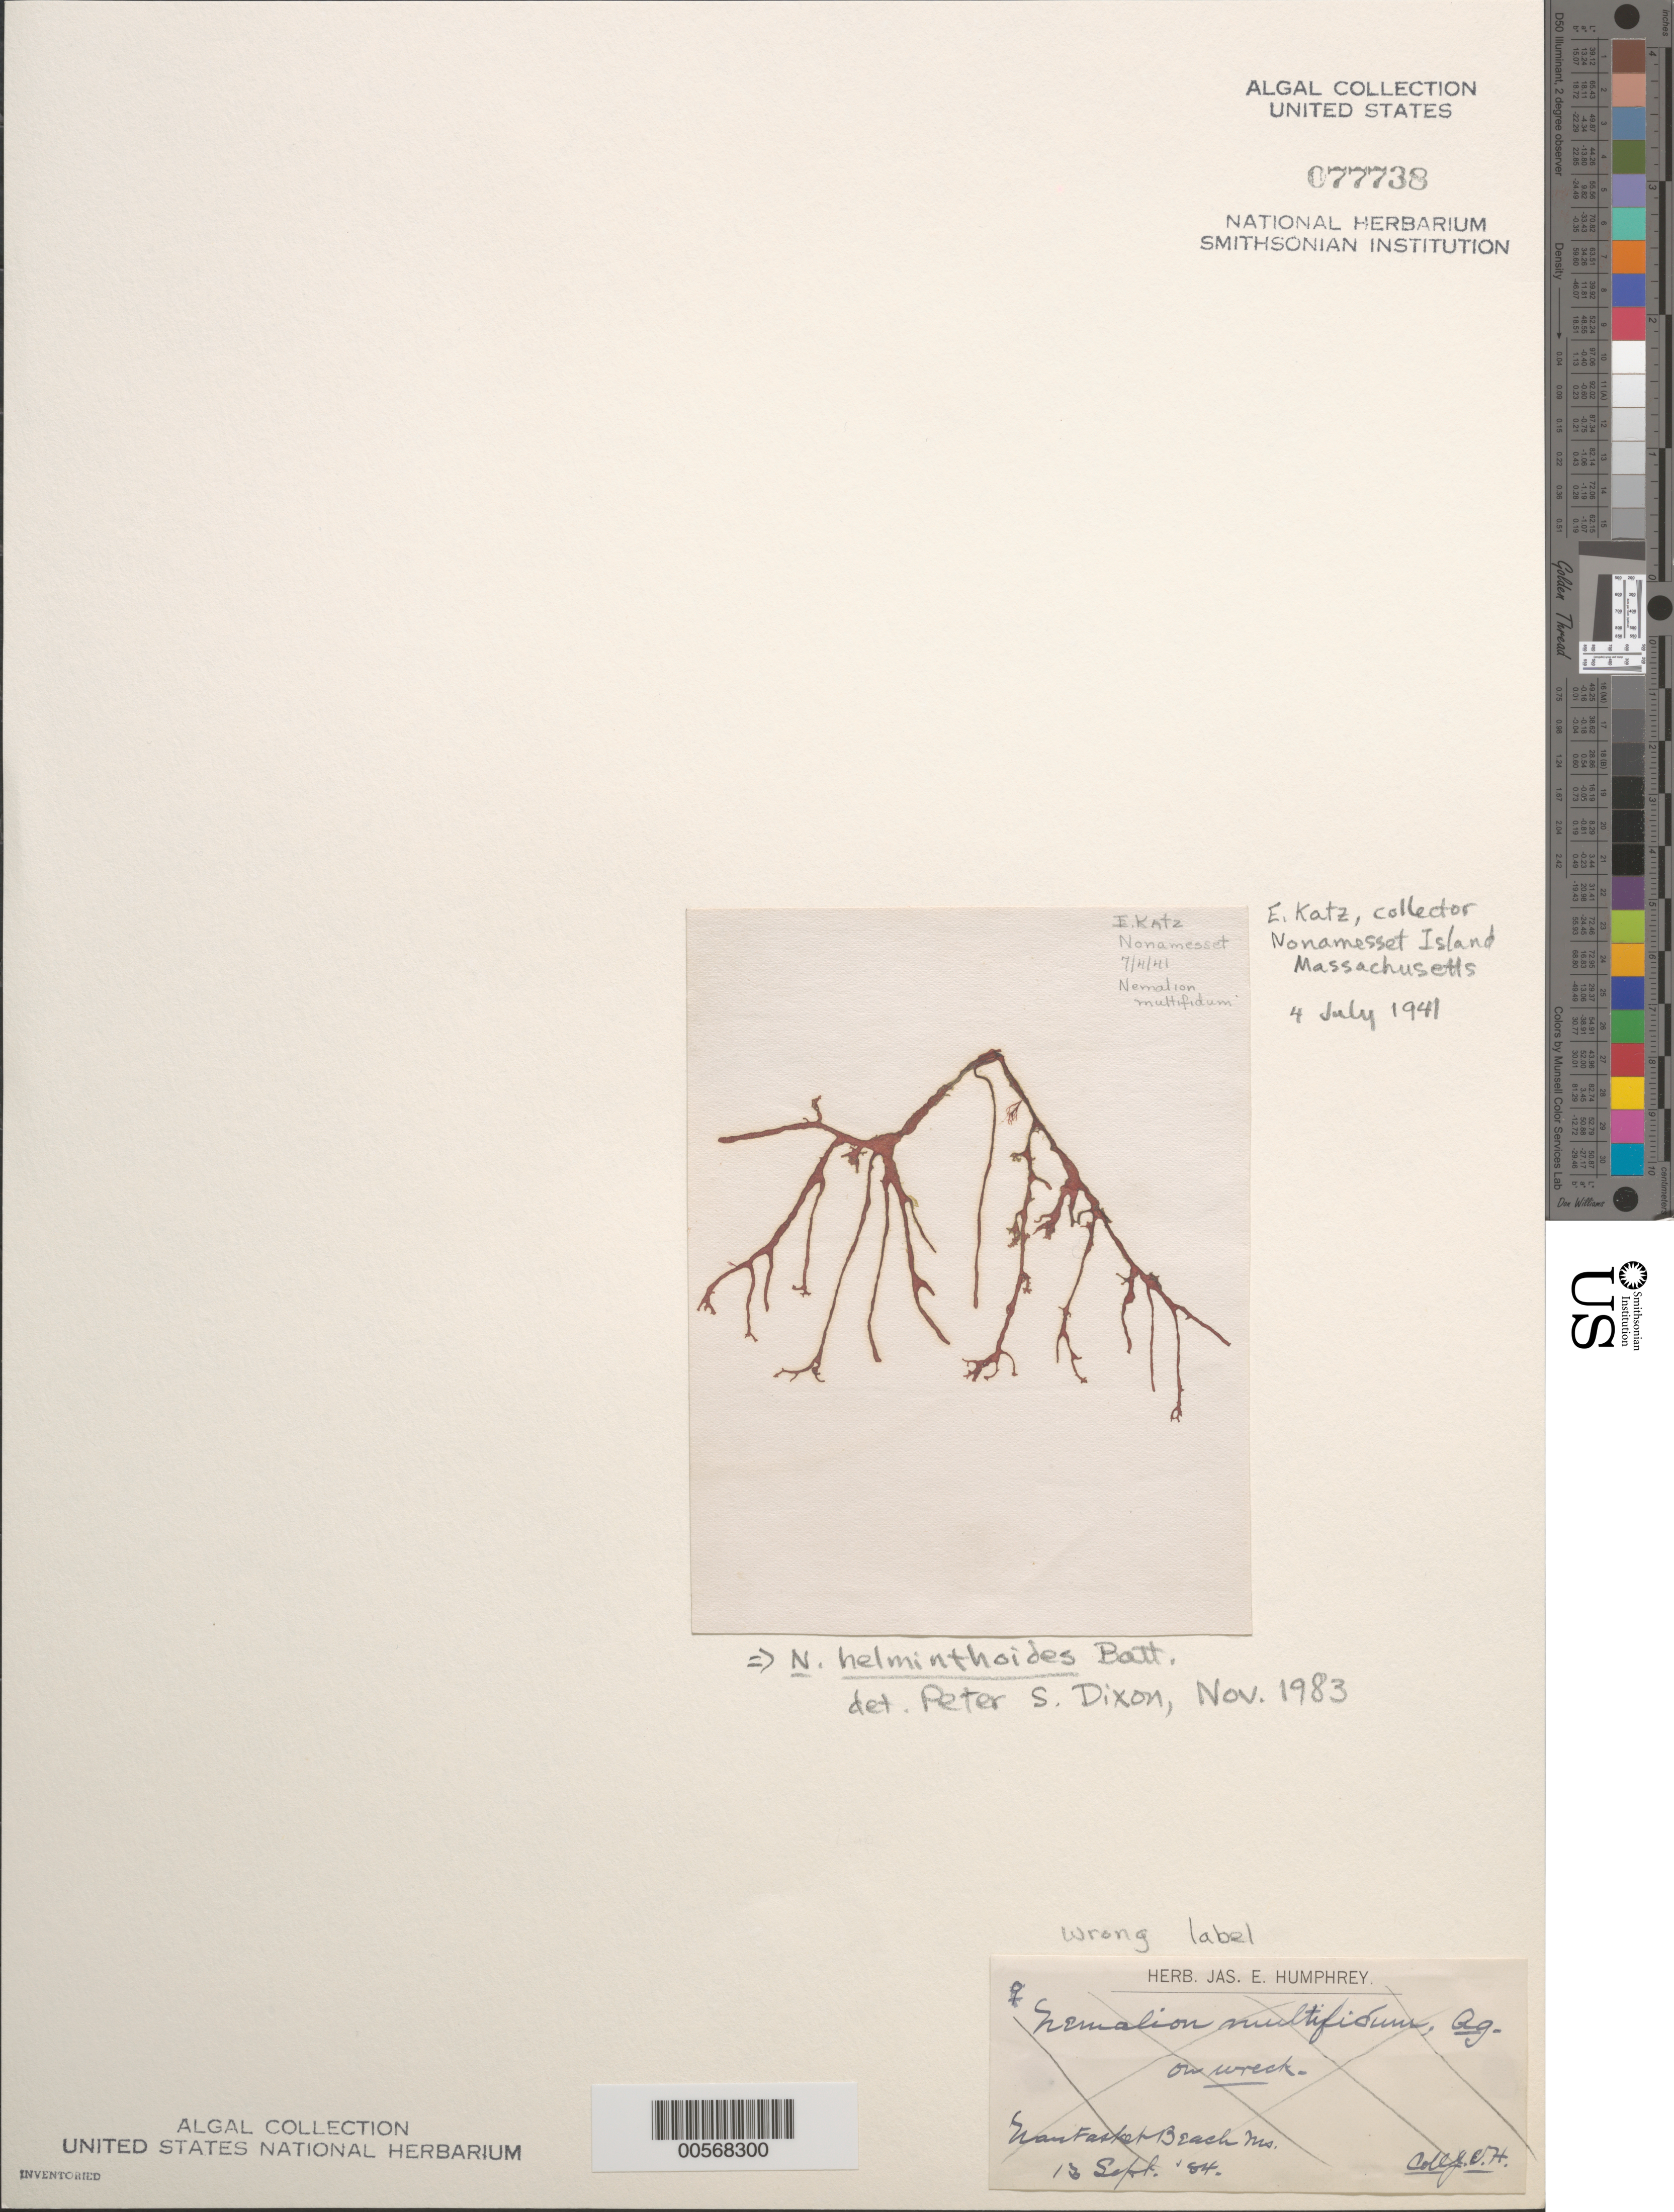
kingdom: Plantae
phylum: Rhodophyta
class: Florideophyceae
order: Nemaliales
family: Nemaliaceae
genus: Nemalion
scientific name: Nemalion multifidum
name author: (Lyngb.) Chauvin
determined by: Algae name updating Project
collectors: E. Katz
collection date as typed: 04 Jul 1941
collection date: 1941-07-04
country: United States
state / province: Massachusetts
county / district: Dukes County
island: Nonamesset Island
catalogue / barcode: US 77738